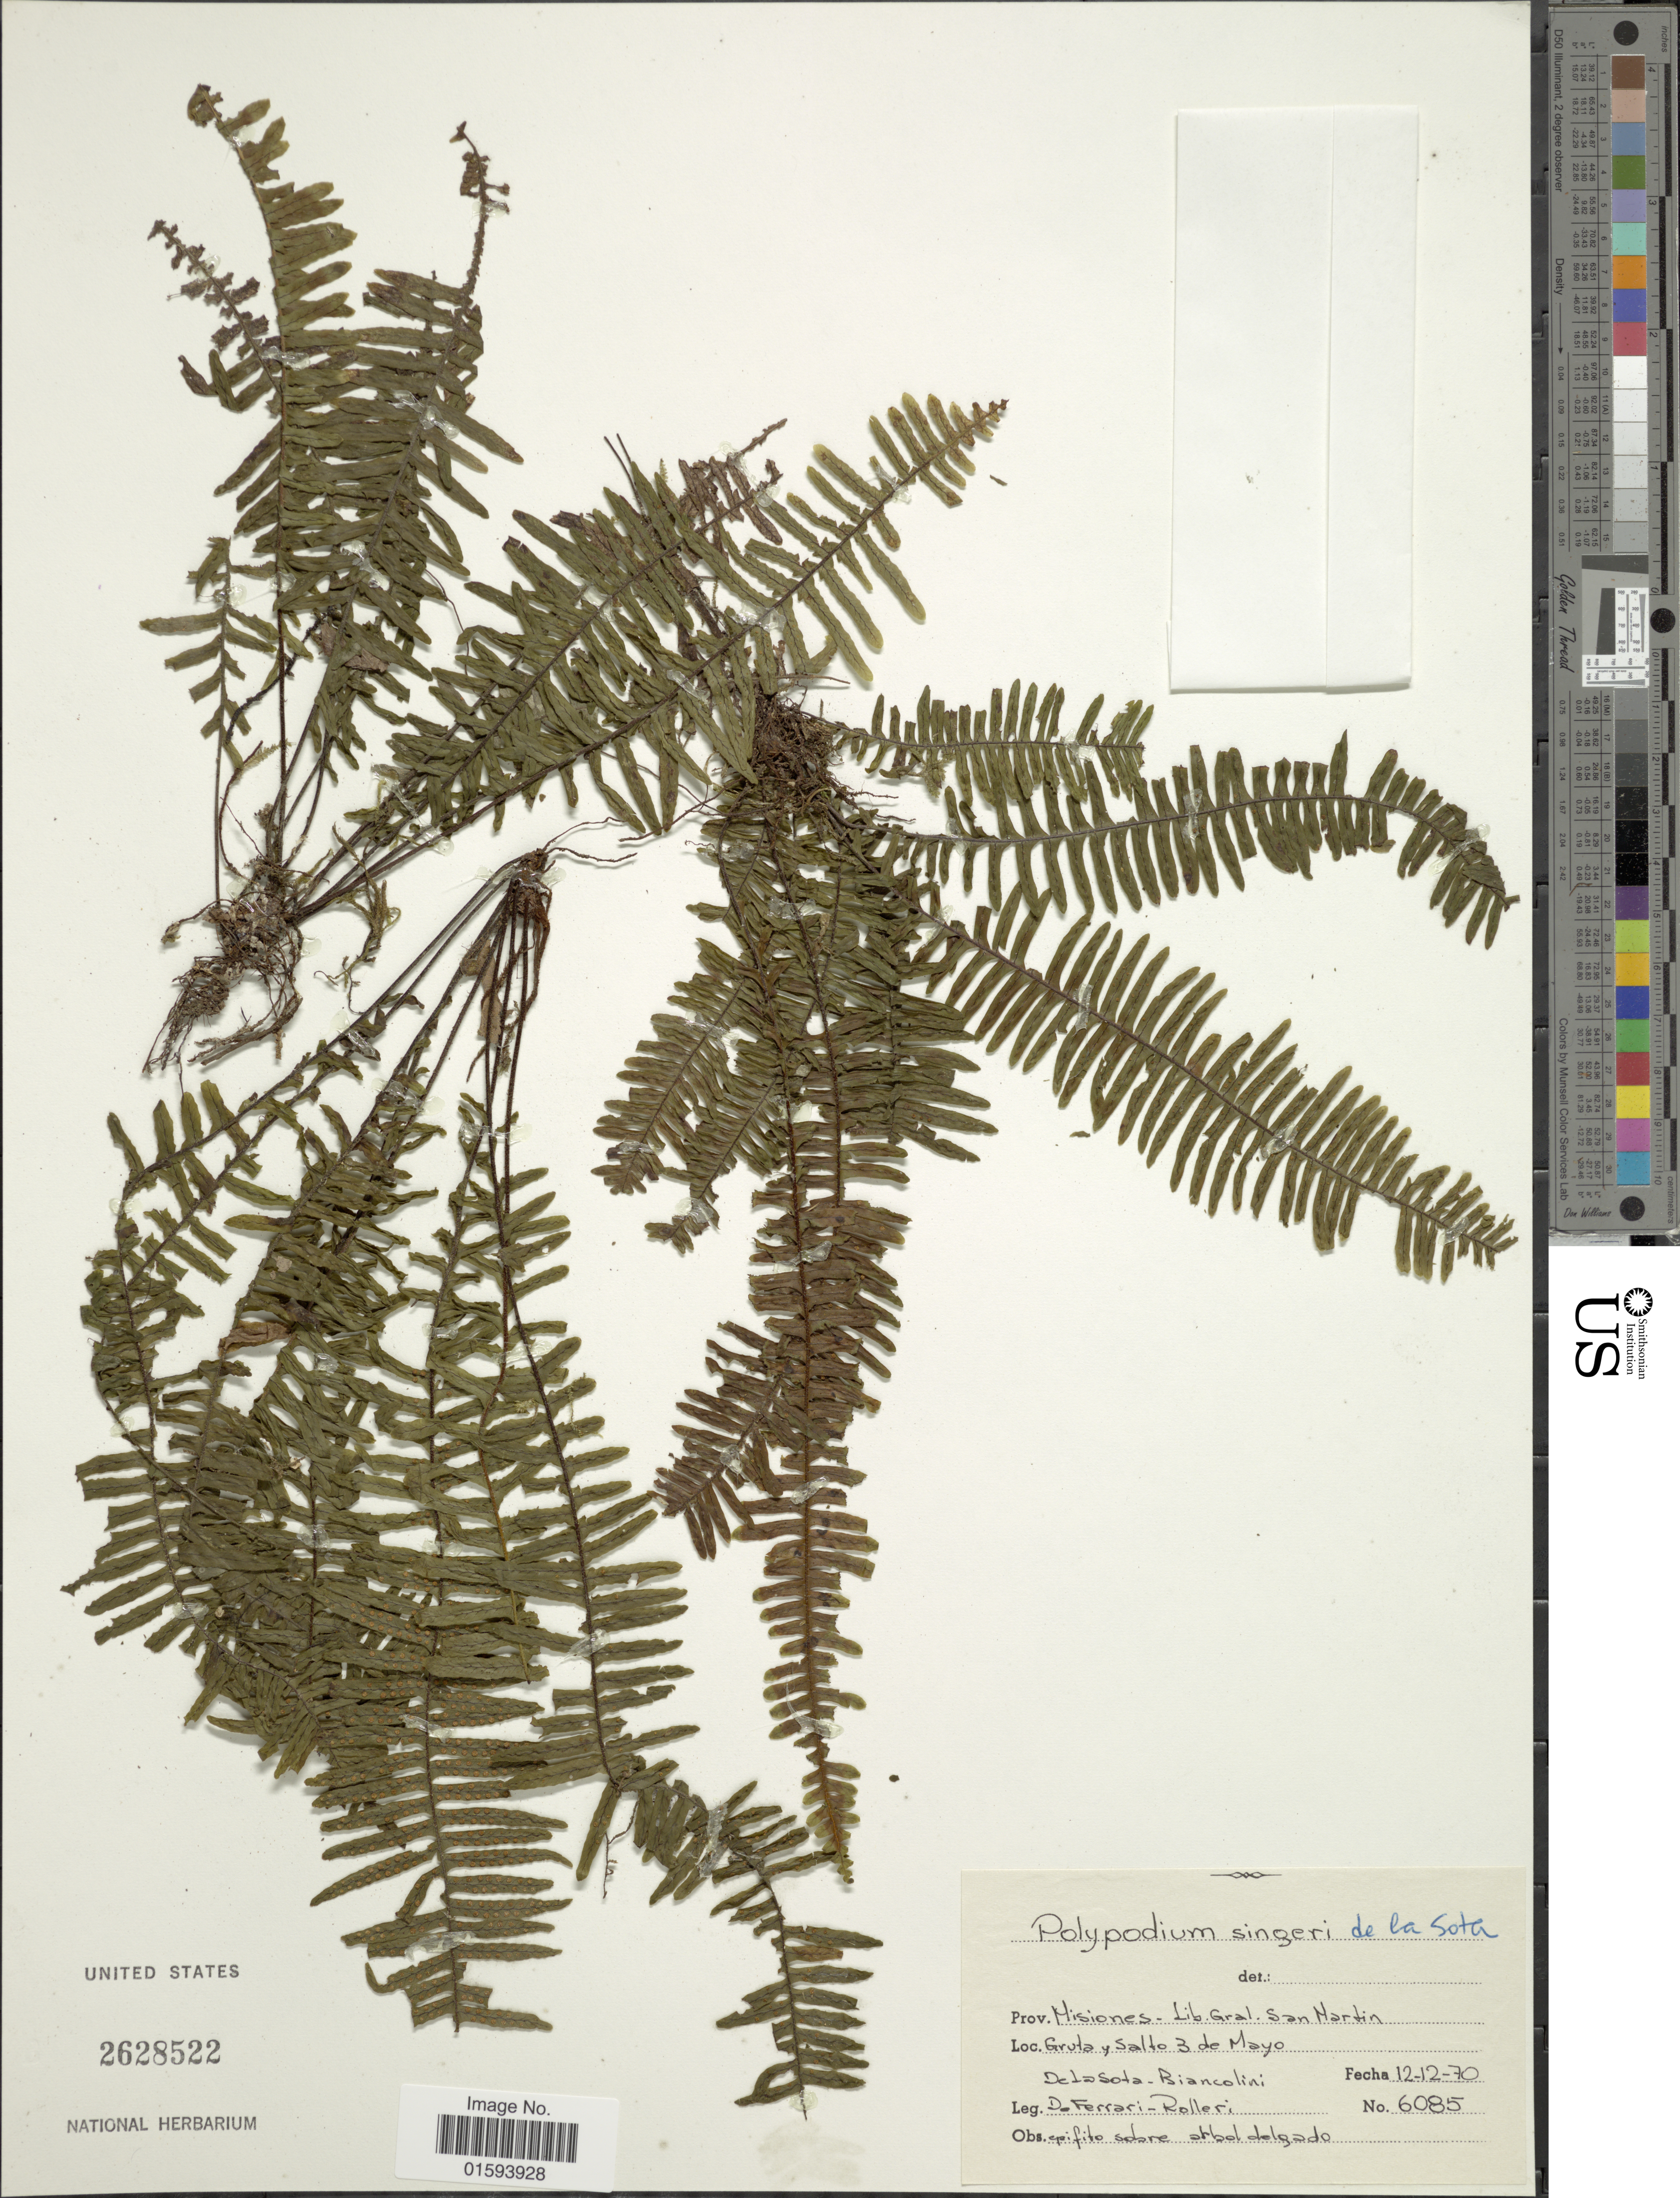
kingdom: Plantae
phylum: Tracheophyta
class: Polypodiopsida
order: Polypodiales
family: Polypodiaceae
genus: Pecluma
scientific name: Pecluma singeri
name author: (de la Sota) Price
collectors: de la Sota, Biancolini, De Ferrari & Rolleri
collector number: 6085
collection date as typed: Transcribed d/m/y: 12/12/70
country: Argentina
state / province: Misiones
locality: Gruta y Salto 3 de Mayo - Puerto Rico, Prov. Misiones - Lib. Gral. San Martín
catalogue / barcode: US 2628522